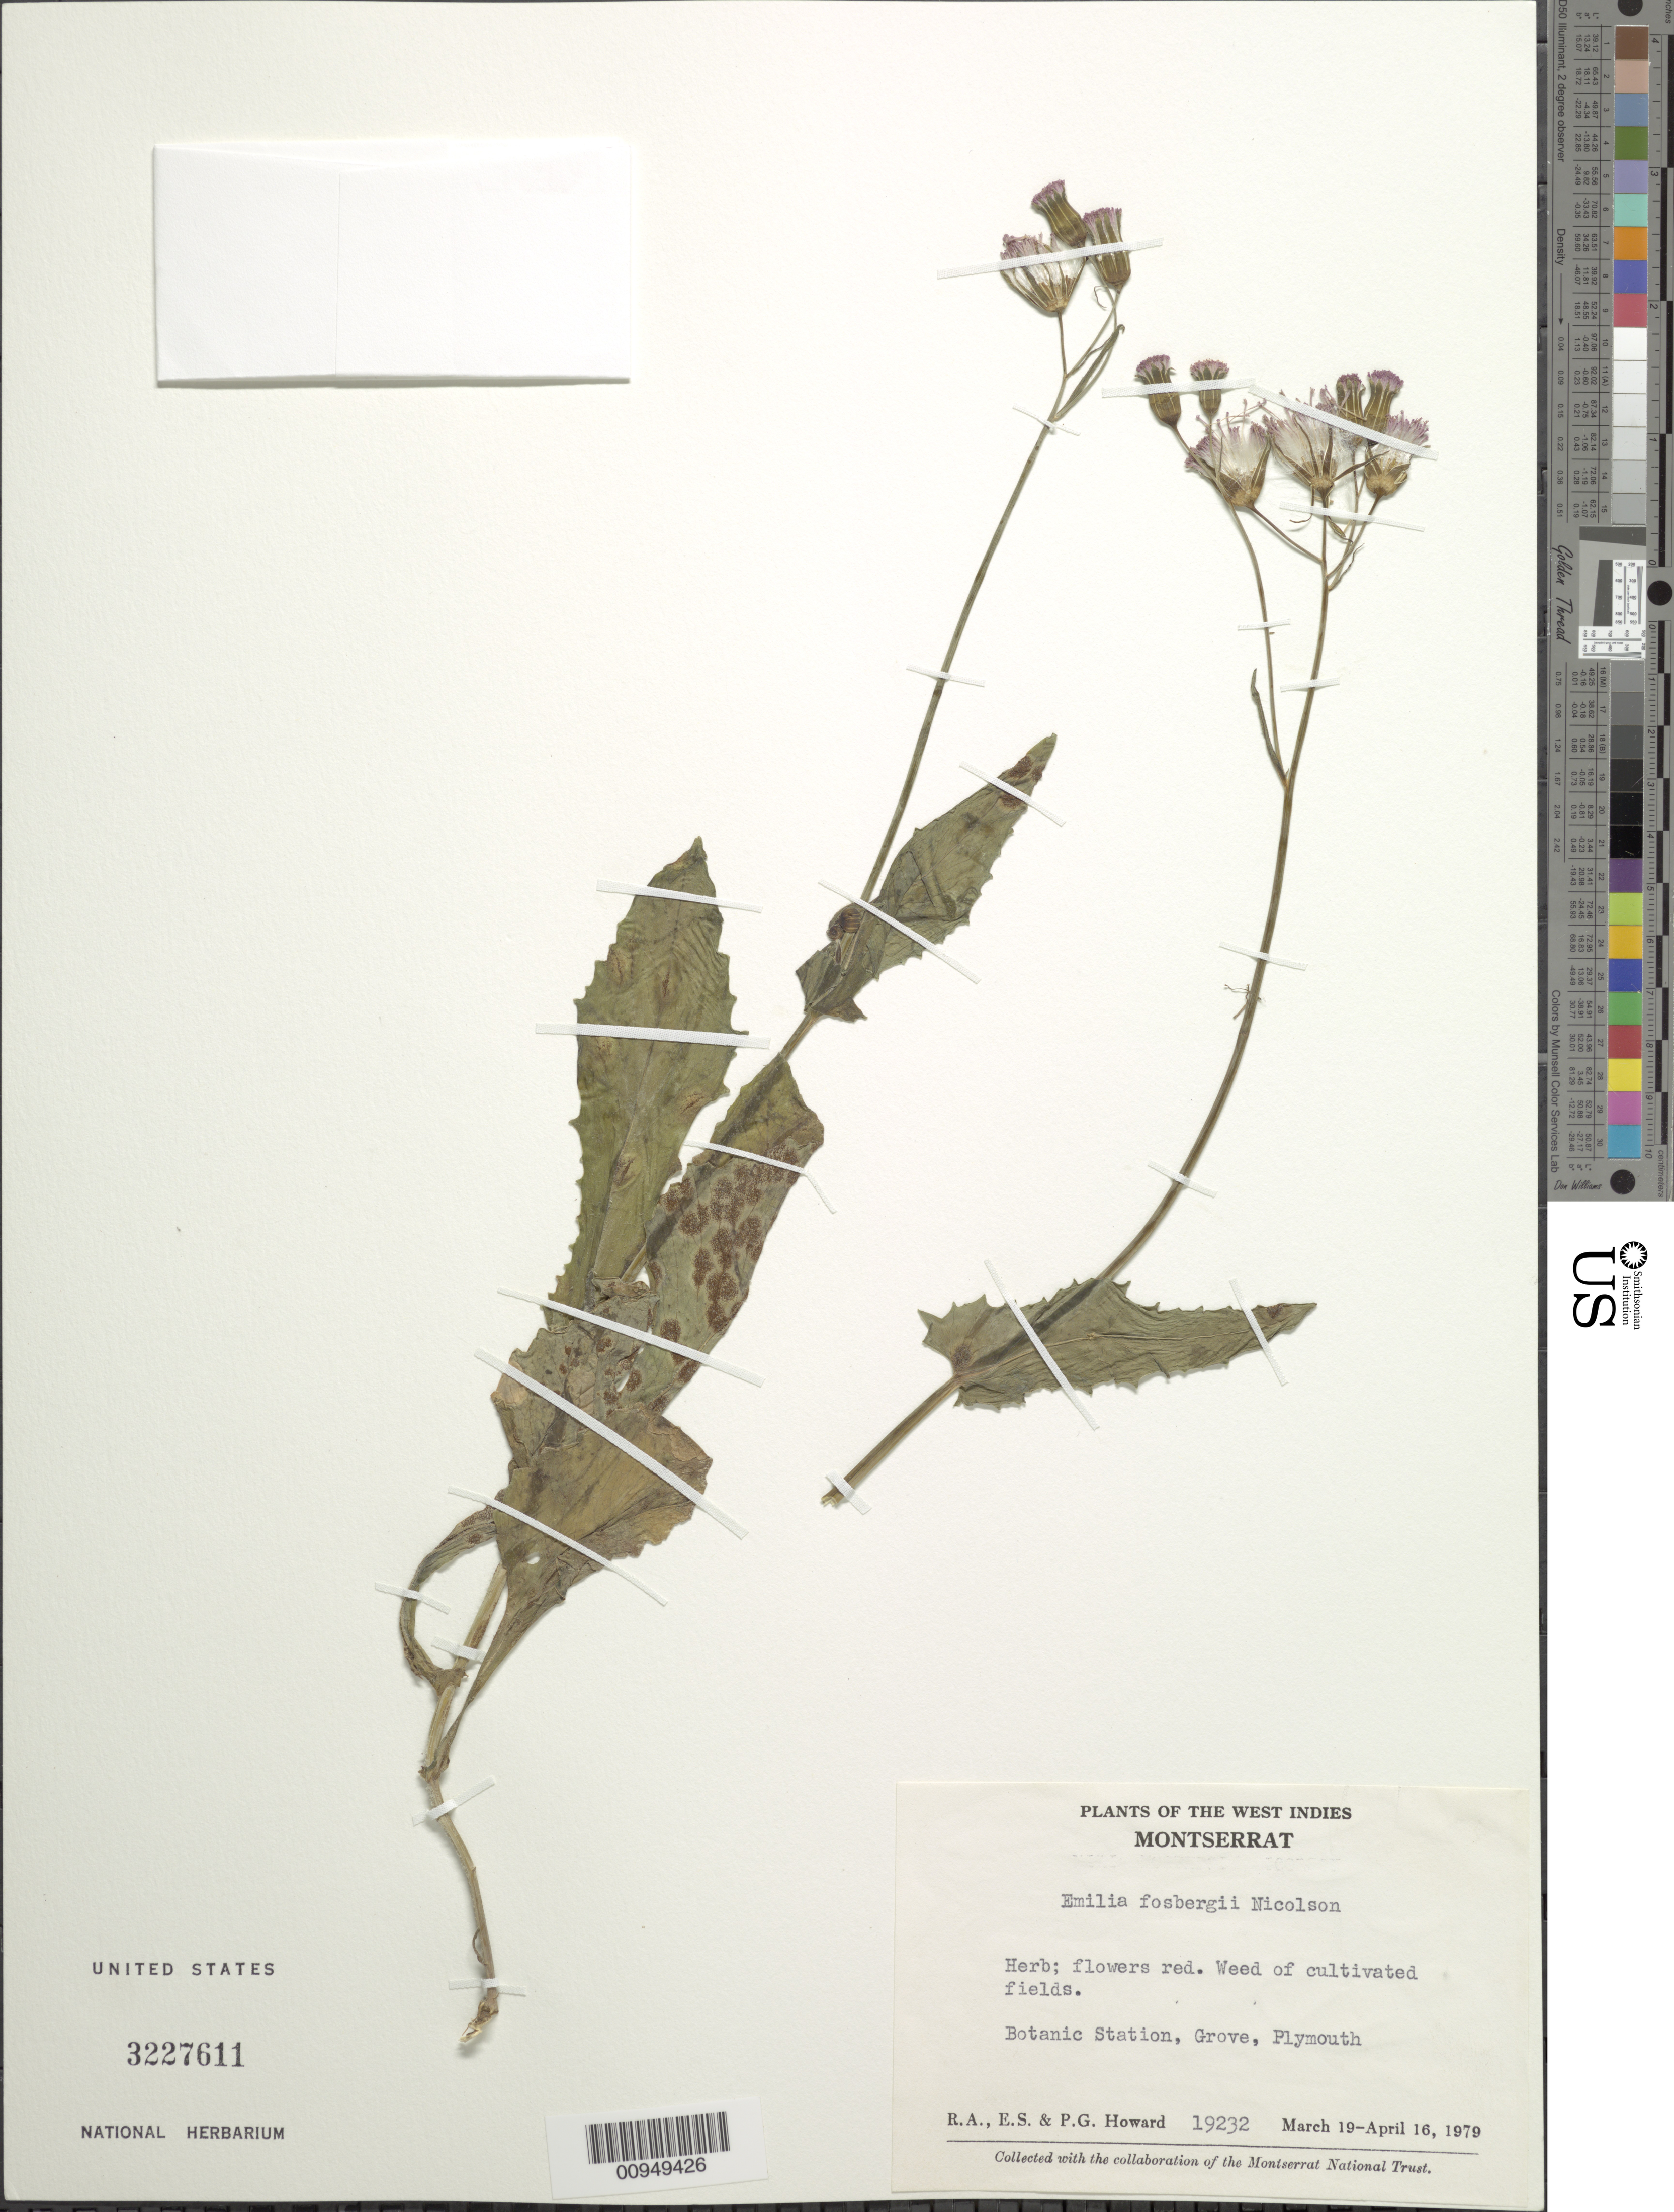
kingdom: Plantae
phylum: Tracheophyta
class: Magnoliopsida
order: Asterales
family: Asteraceae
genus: Emilia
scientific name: Emilia fosbergii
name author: Nicolson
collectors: R. A. Howard, E. S. Howard & P. Howard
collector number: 19232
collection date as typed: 19 Mar 1979 to 16 Apr 1979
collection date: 1979-03-19/1979-04-16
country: Montserrat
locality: fields, Botanic Station, Grove, Plymouth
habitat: Cultivated fields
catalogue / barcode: US 3227611